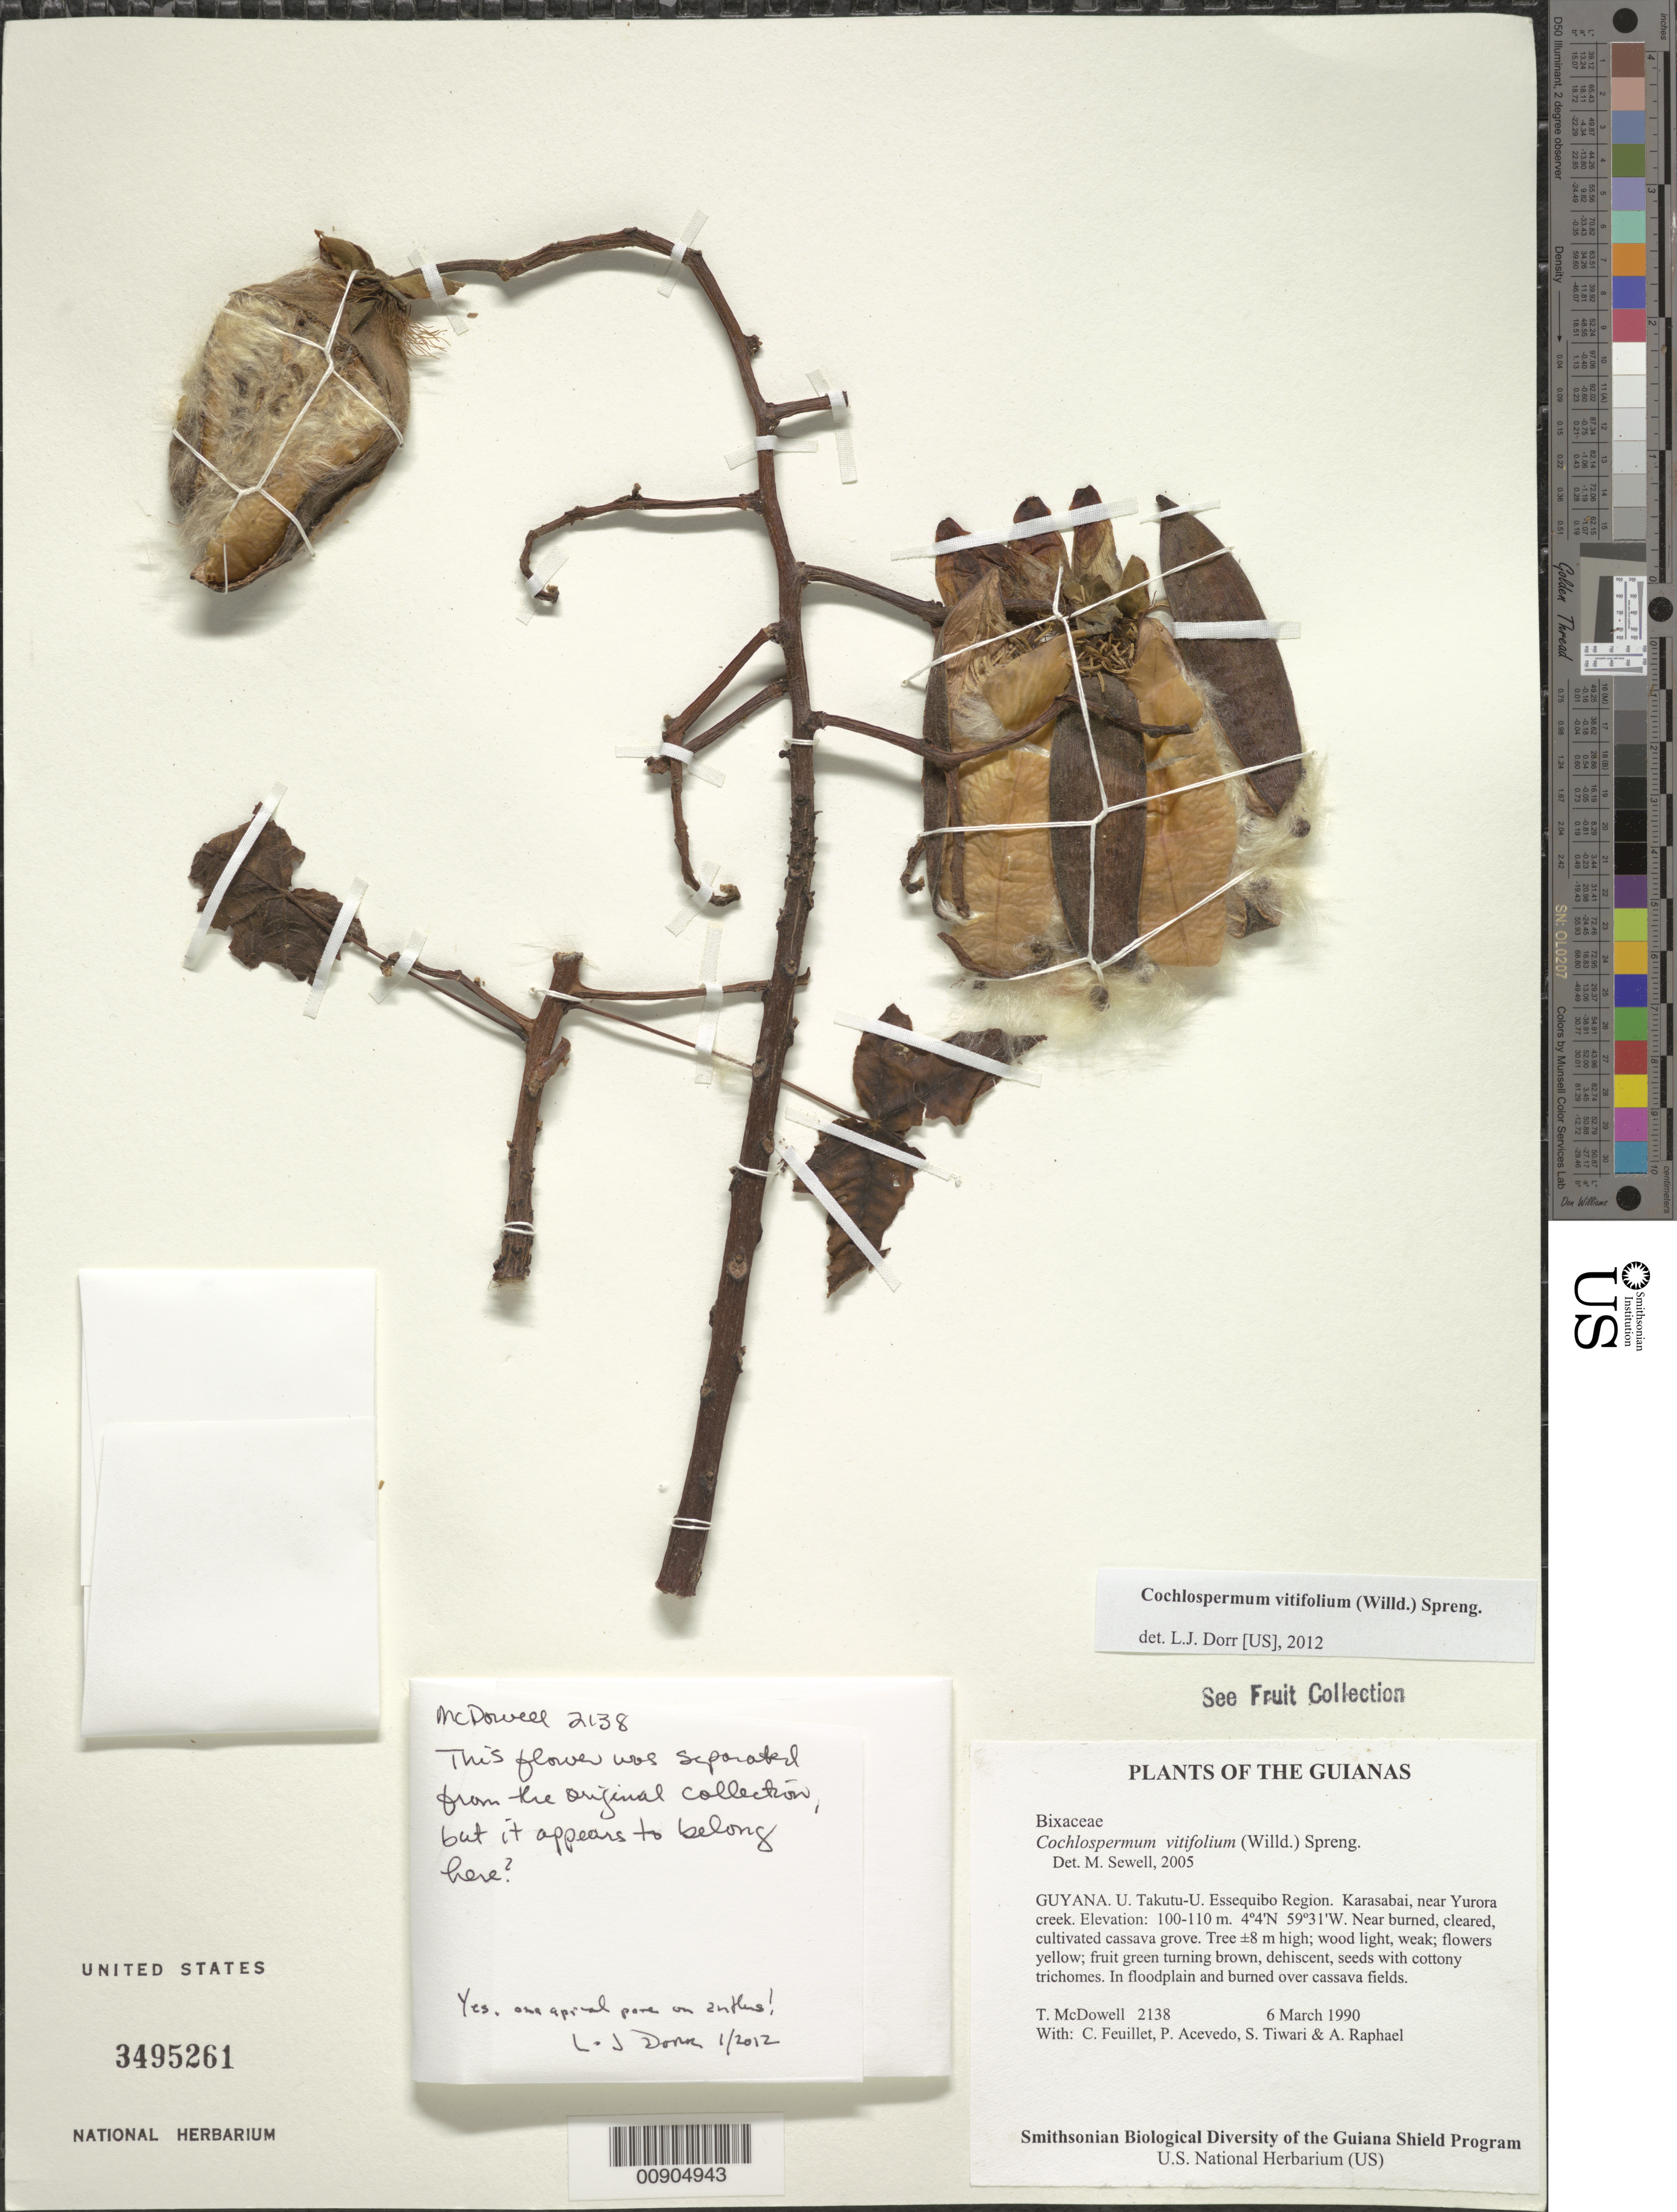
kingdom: Plantae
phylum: Tracheophyta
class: Magnoliopsida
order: Malvales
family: Cochlospermaceae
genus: Cochlospermum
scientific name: Cochlospermum vitifolium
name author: (Willd.) Spreng.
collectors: T. McDowell, C. Feuillet, P. Acevedo-Rodr., S. Tiwari & A. Raphael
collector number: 2138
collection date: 1990-03-06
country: Guyana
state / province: U. Takutu-U. Essequibo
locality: U. Takutu-U. Essequibo Region. Karasabai, near Yurora creek. Near burned, cleared, cultivated cassava grove.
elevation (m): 100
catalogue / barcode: US 3495261